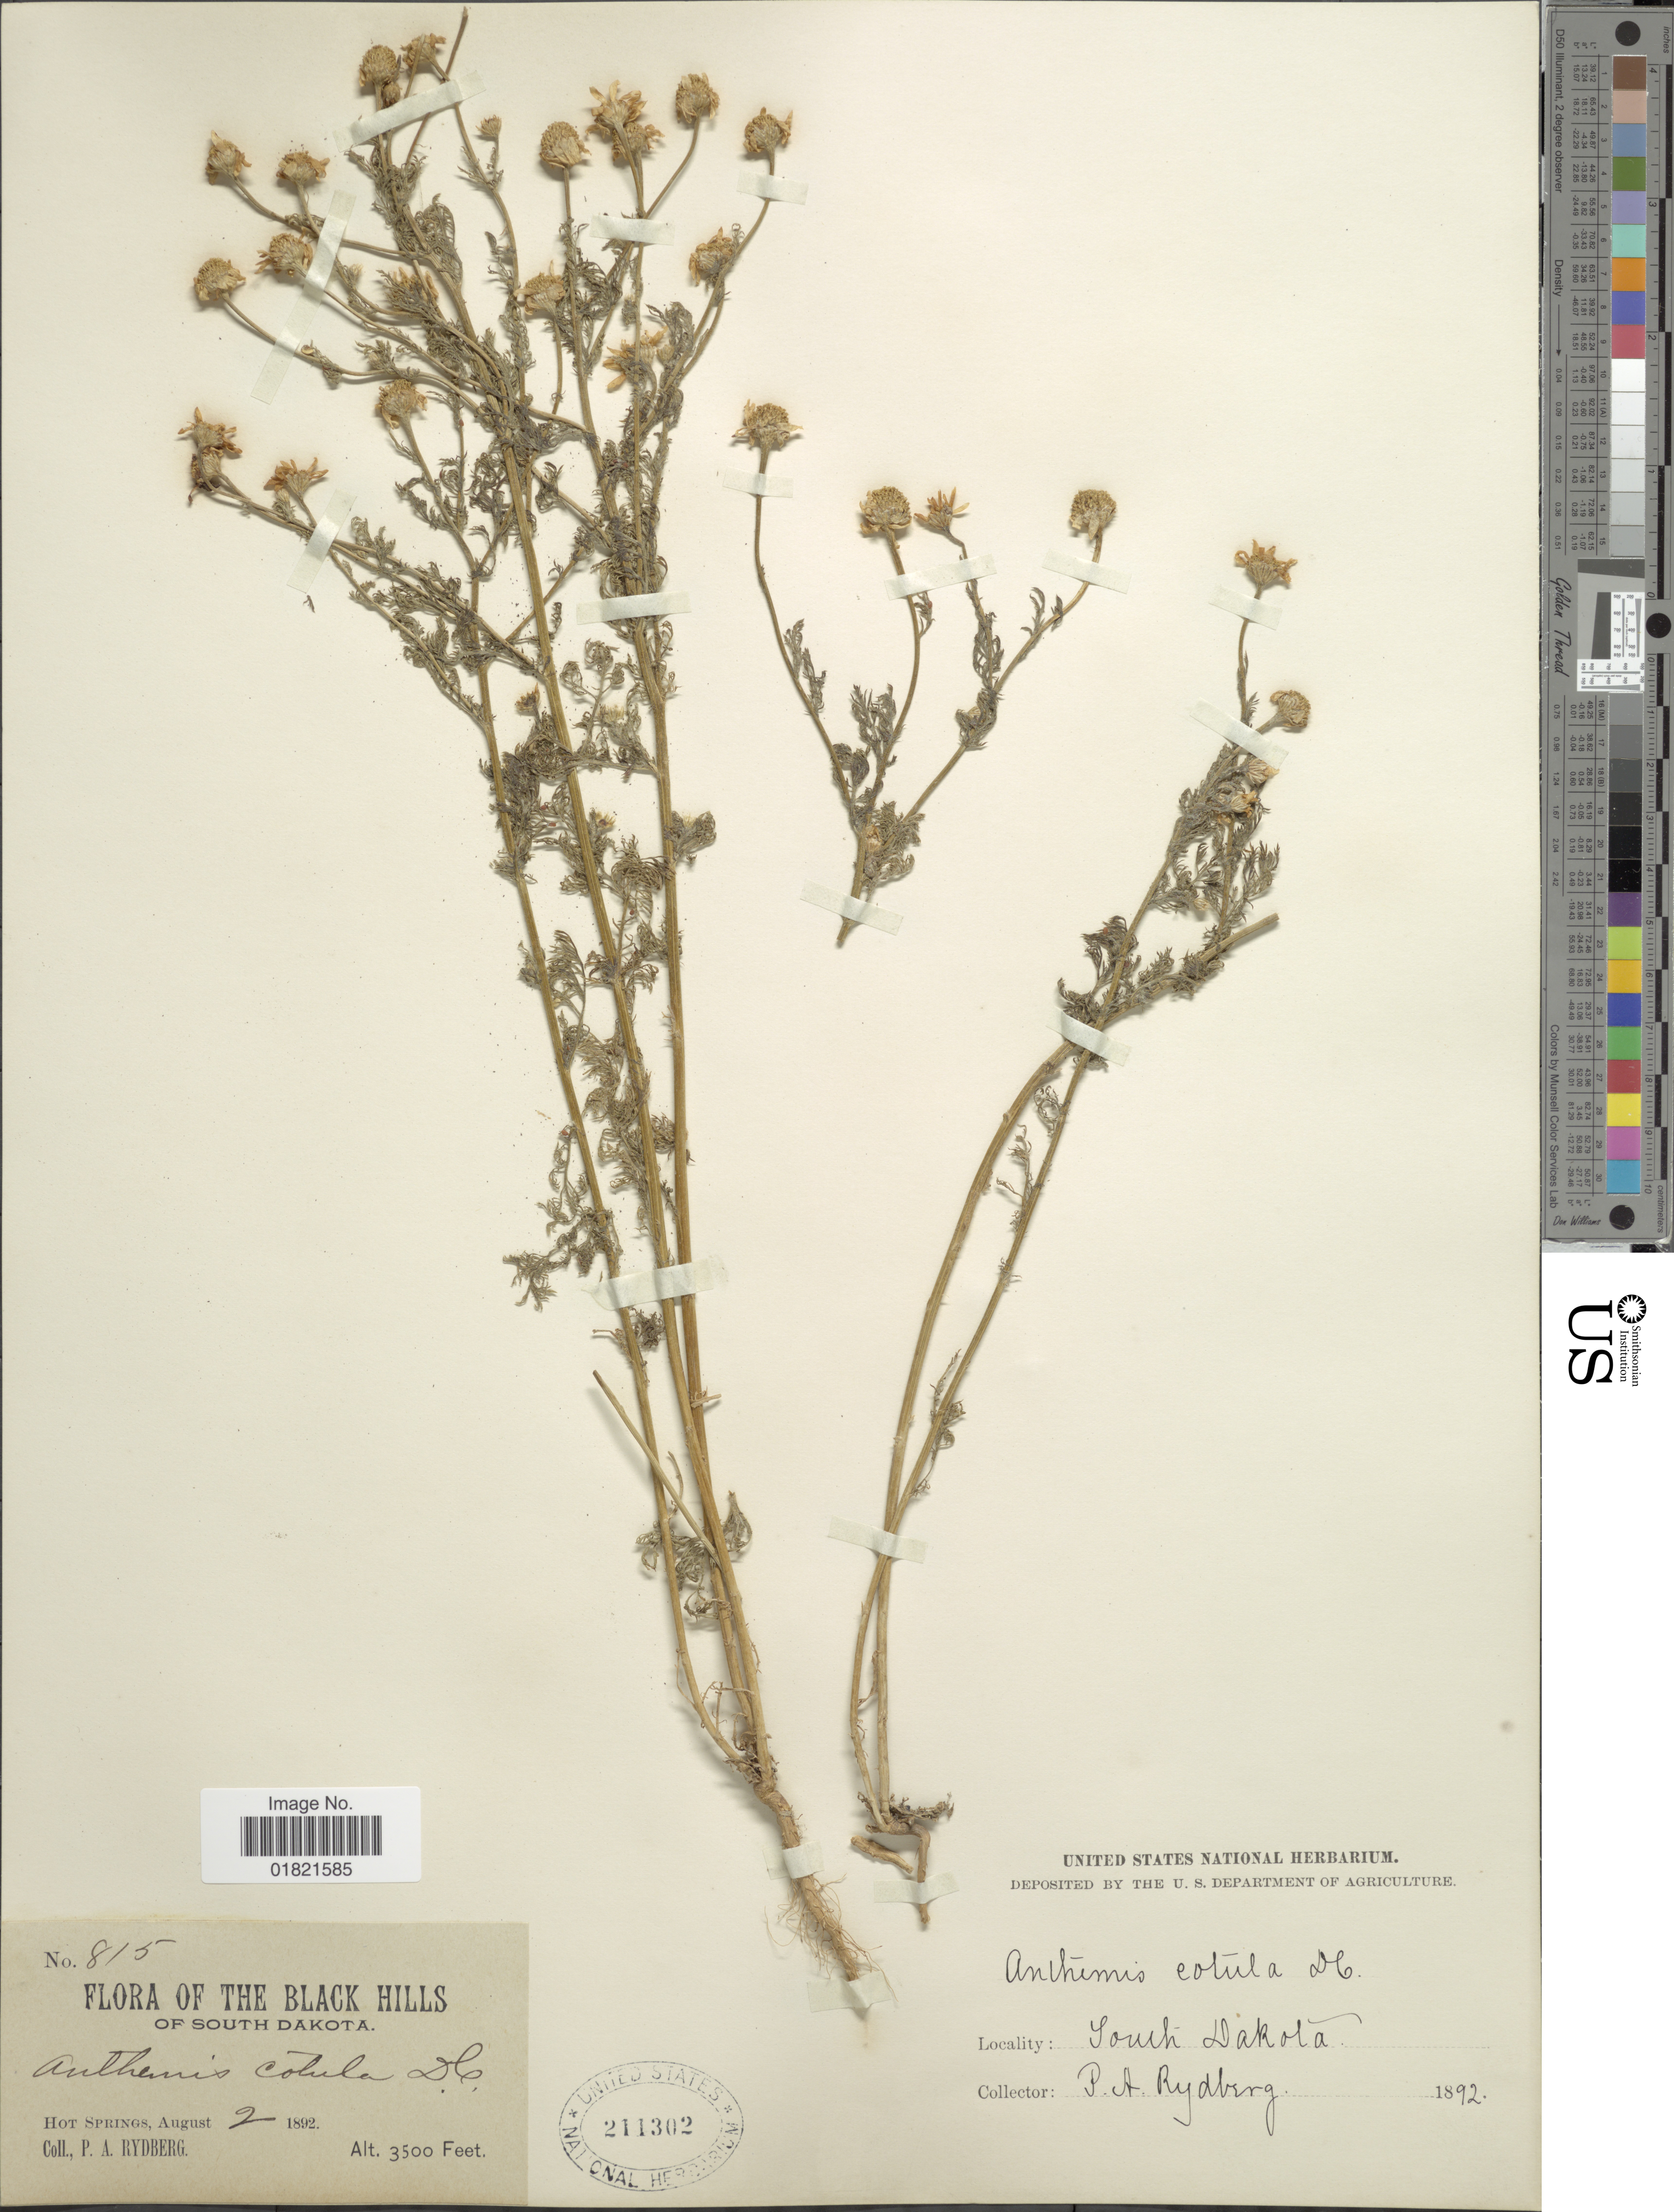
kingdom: Plantae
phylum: Tracheophyta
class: Magnoliopsida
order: Asterales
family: Asteraceae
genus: Anthemis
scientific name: Anthemis cotula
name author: L.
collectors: P. A. Rydberg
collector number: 815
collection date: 1892-08-02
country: United States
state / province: South Dakota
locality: Black Hills, Hot Springs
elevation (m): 1067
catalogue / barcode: US 211302